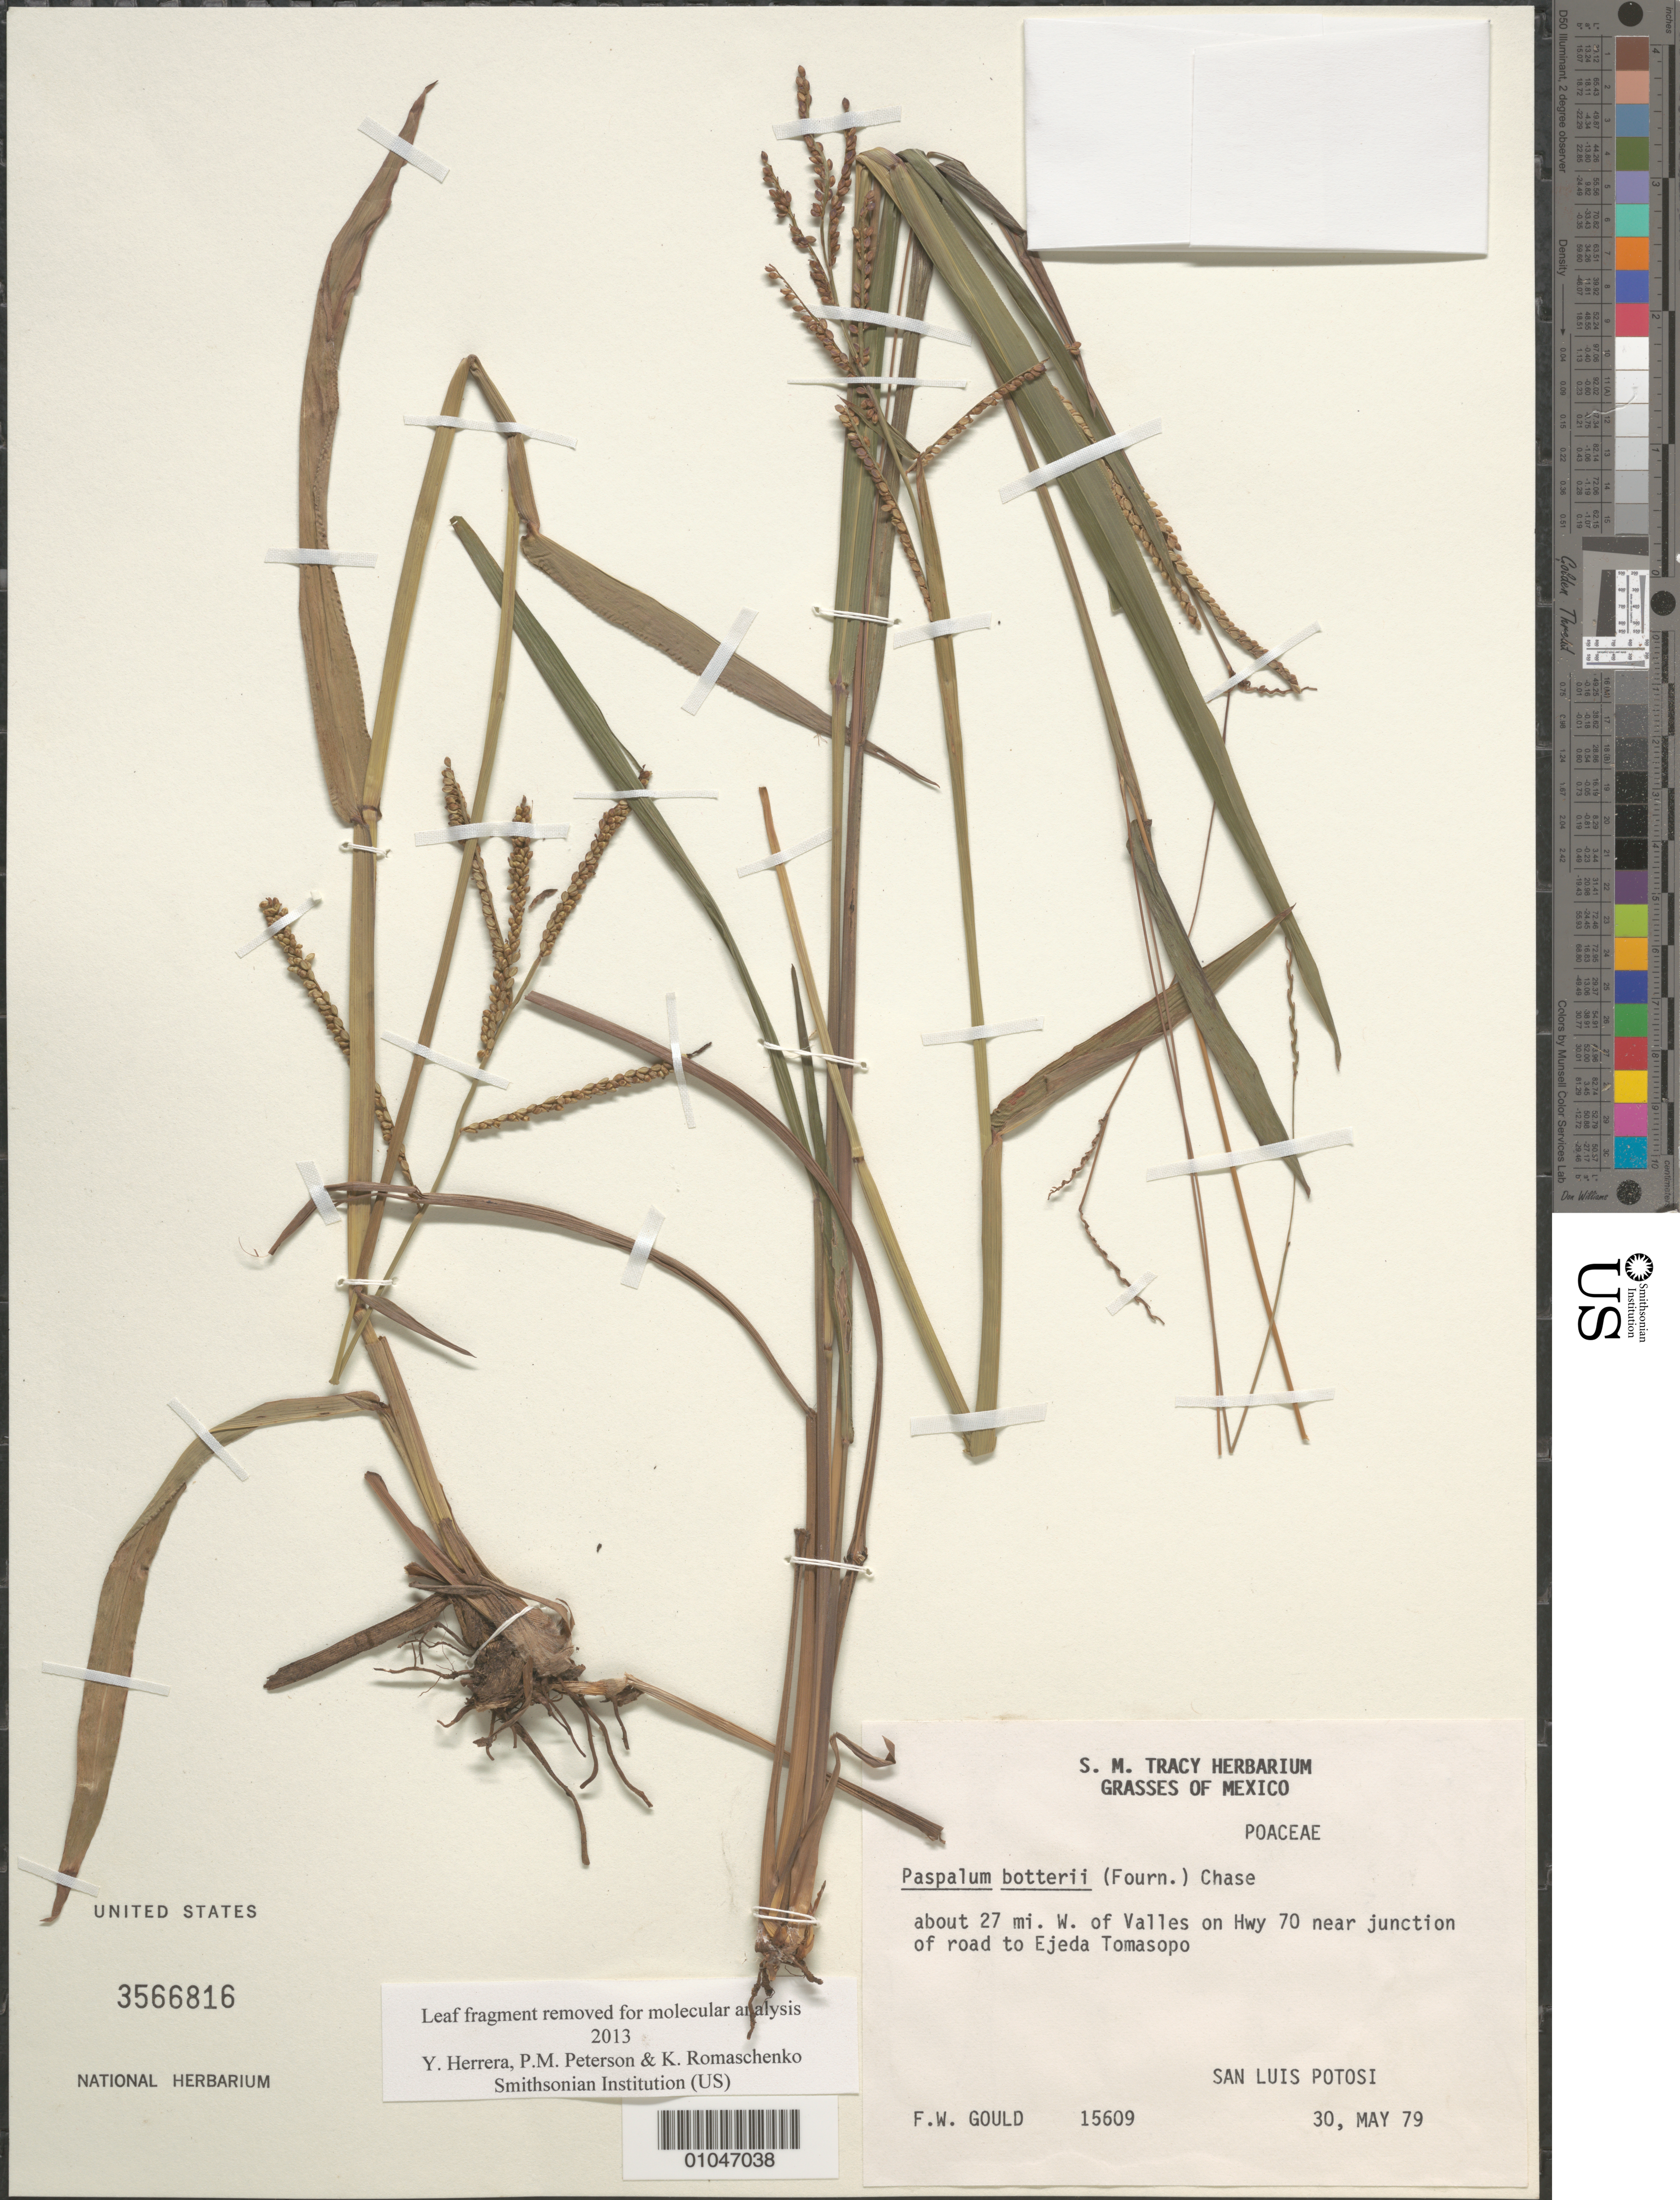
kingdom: Plantae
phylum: Tracheophyta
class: Liliopsida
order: Poales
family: Poaceae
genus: Paspalum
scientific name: Paspalum botterii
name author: (E. Fourn.) Chase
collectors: F. W. Gould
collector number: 15609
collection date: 1979-05-30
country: Mexico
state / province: San Luis Potosí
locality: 27 mi W of Valles on Hwy 70 near junction of road to Ejeda Tomasopo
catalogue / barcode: US 3566816